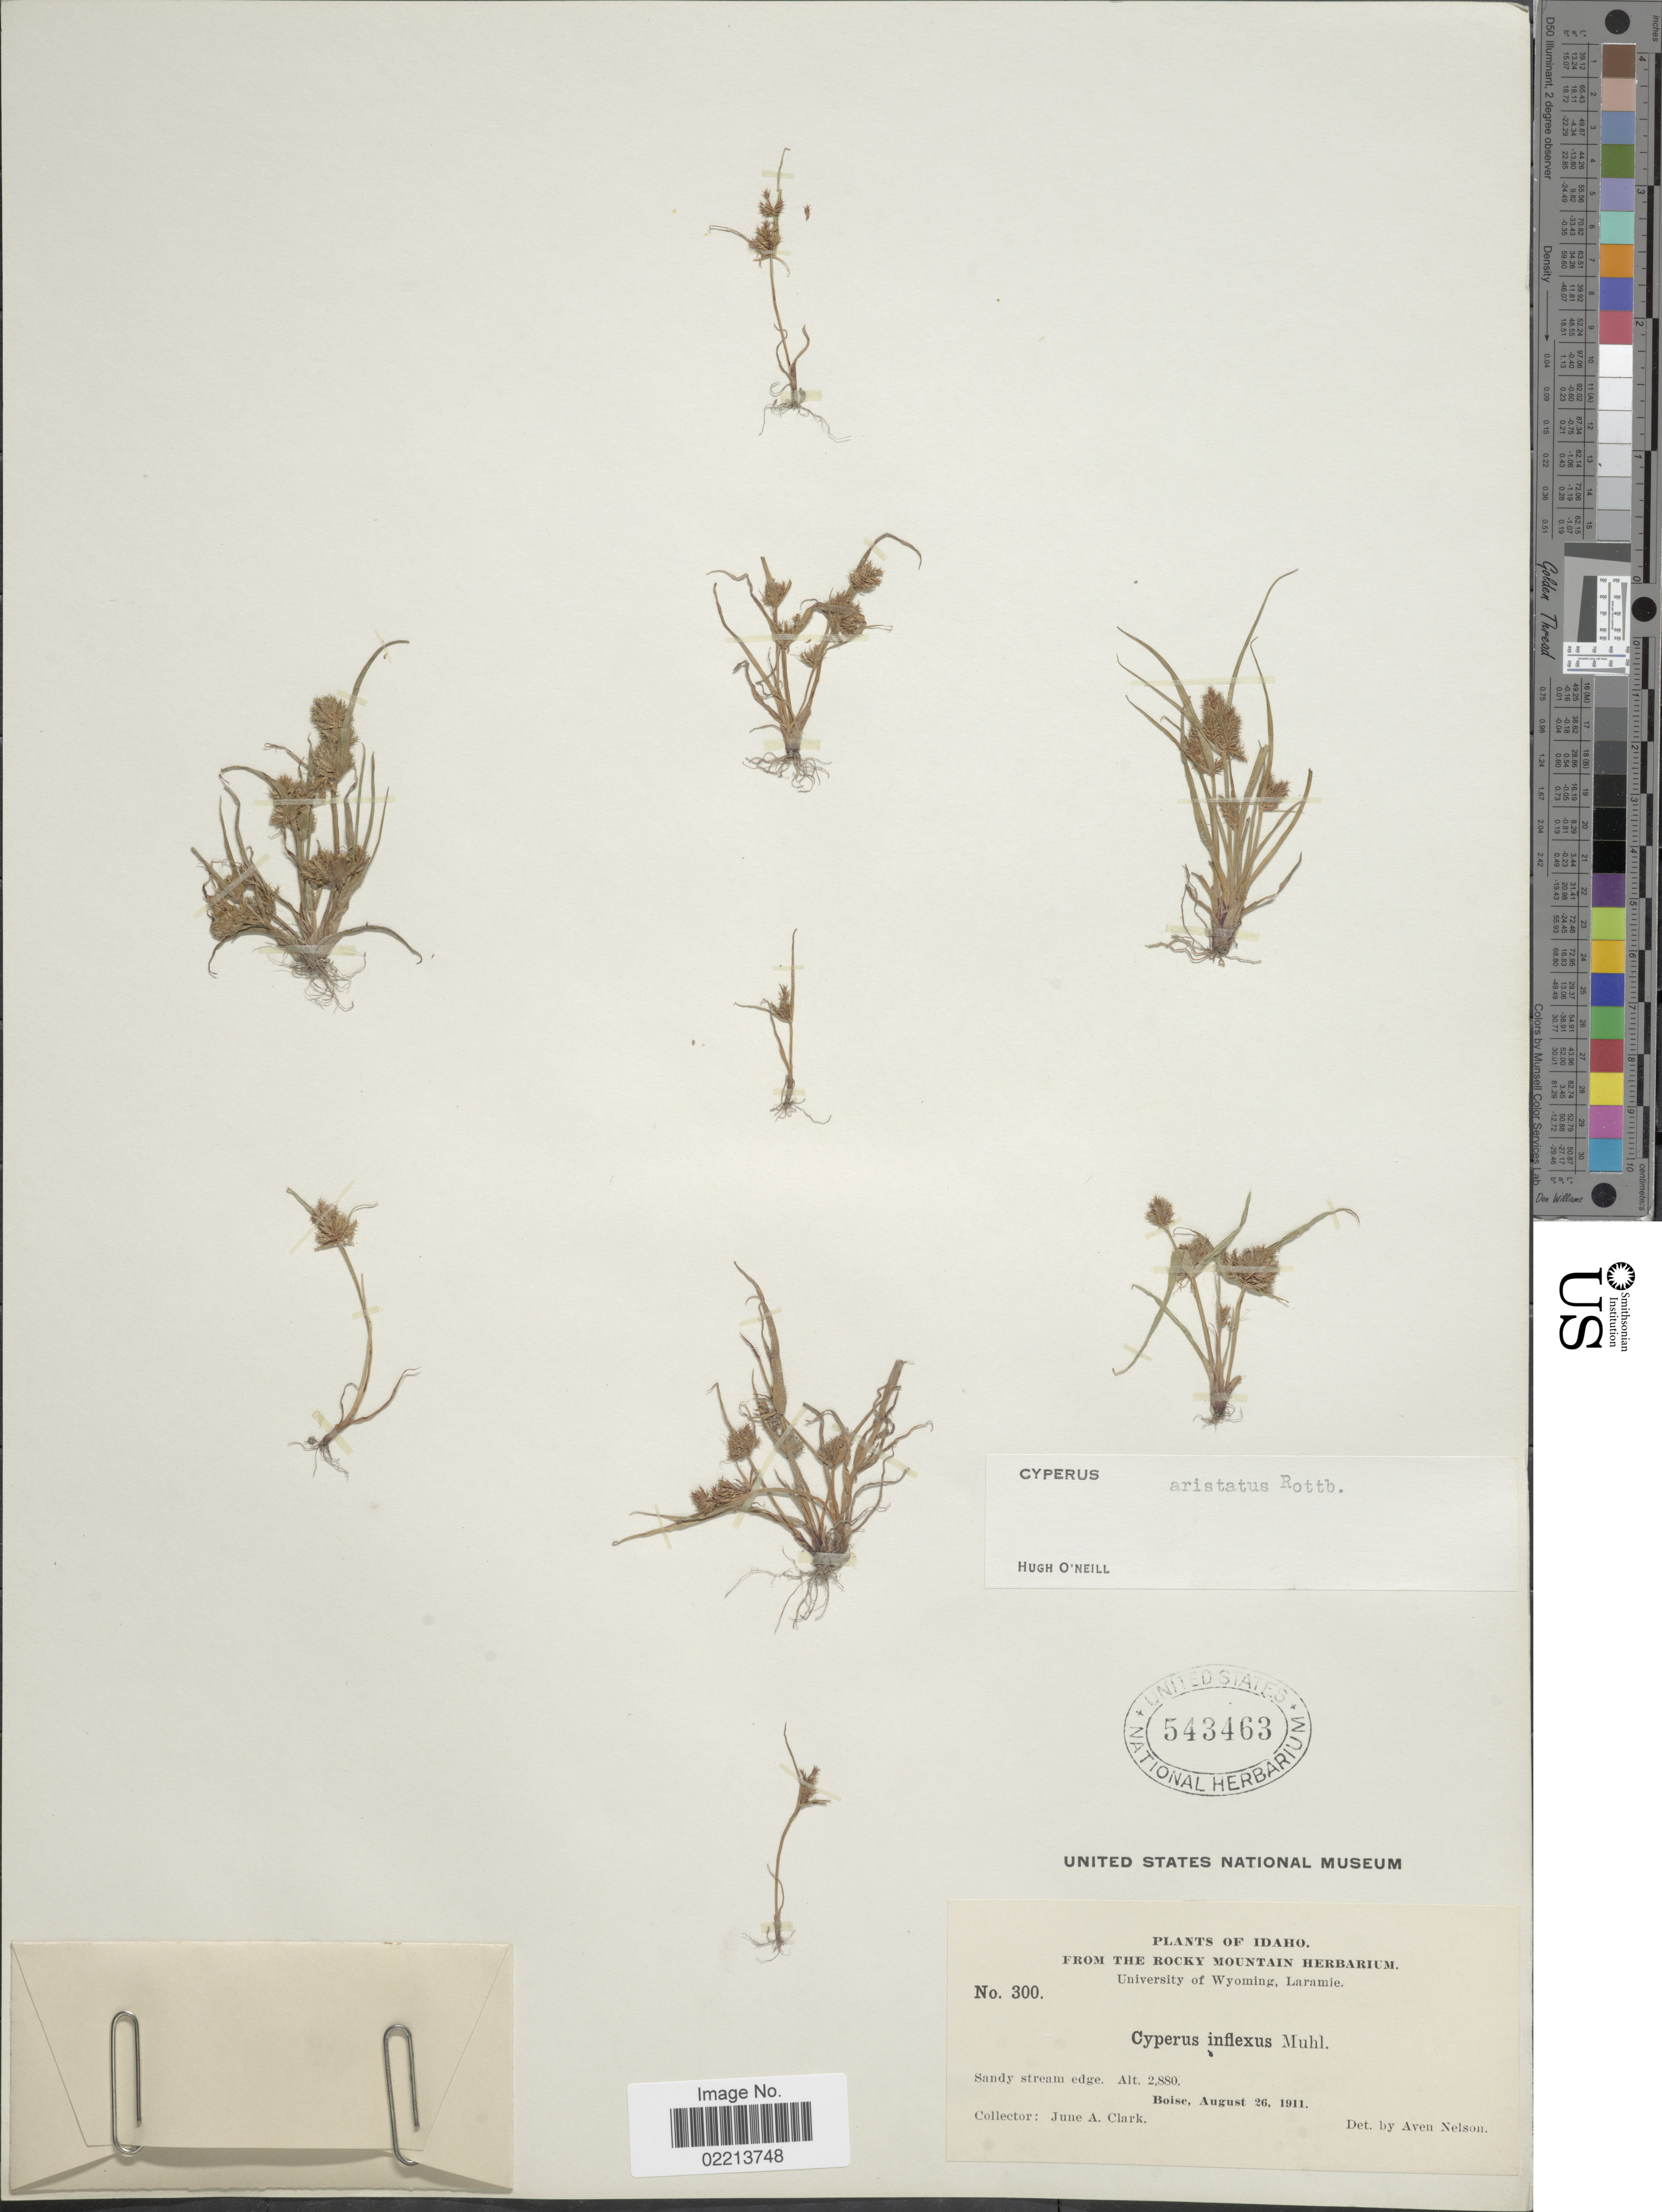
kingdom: Plantae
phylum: Tracheophyta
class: Liliopsida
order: Poales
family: Cyperaceae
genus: Cyperus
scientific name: Cyperus squarrosus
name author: L.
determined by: Strong, Mark T., (BOT), Smithsonian Institution - National Museum of Natural History (UNITED STATES)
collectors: J. A. Clark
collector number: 300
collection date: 1911-08-26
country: United States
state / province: Idaho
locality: Sandy stream edge, Boise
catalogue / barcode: US 543463